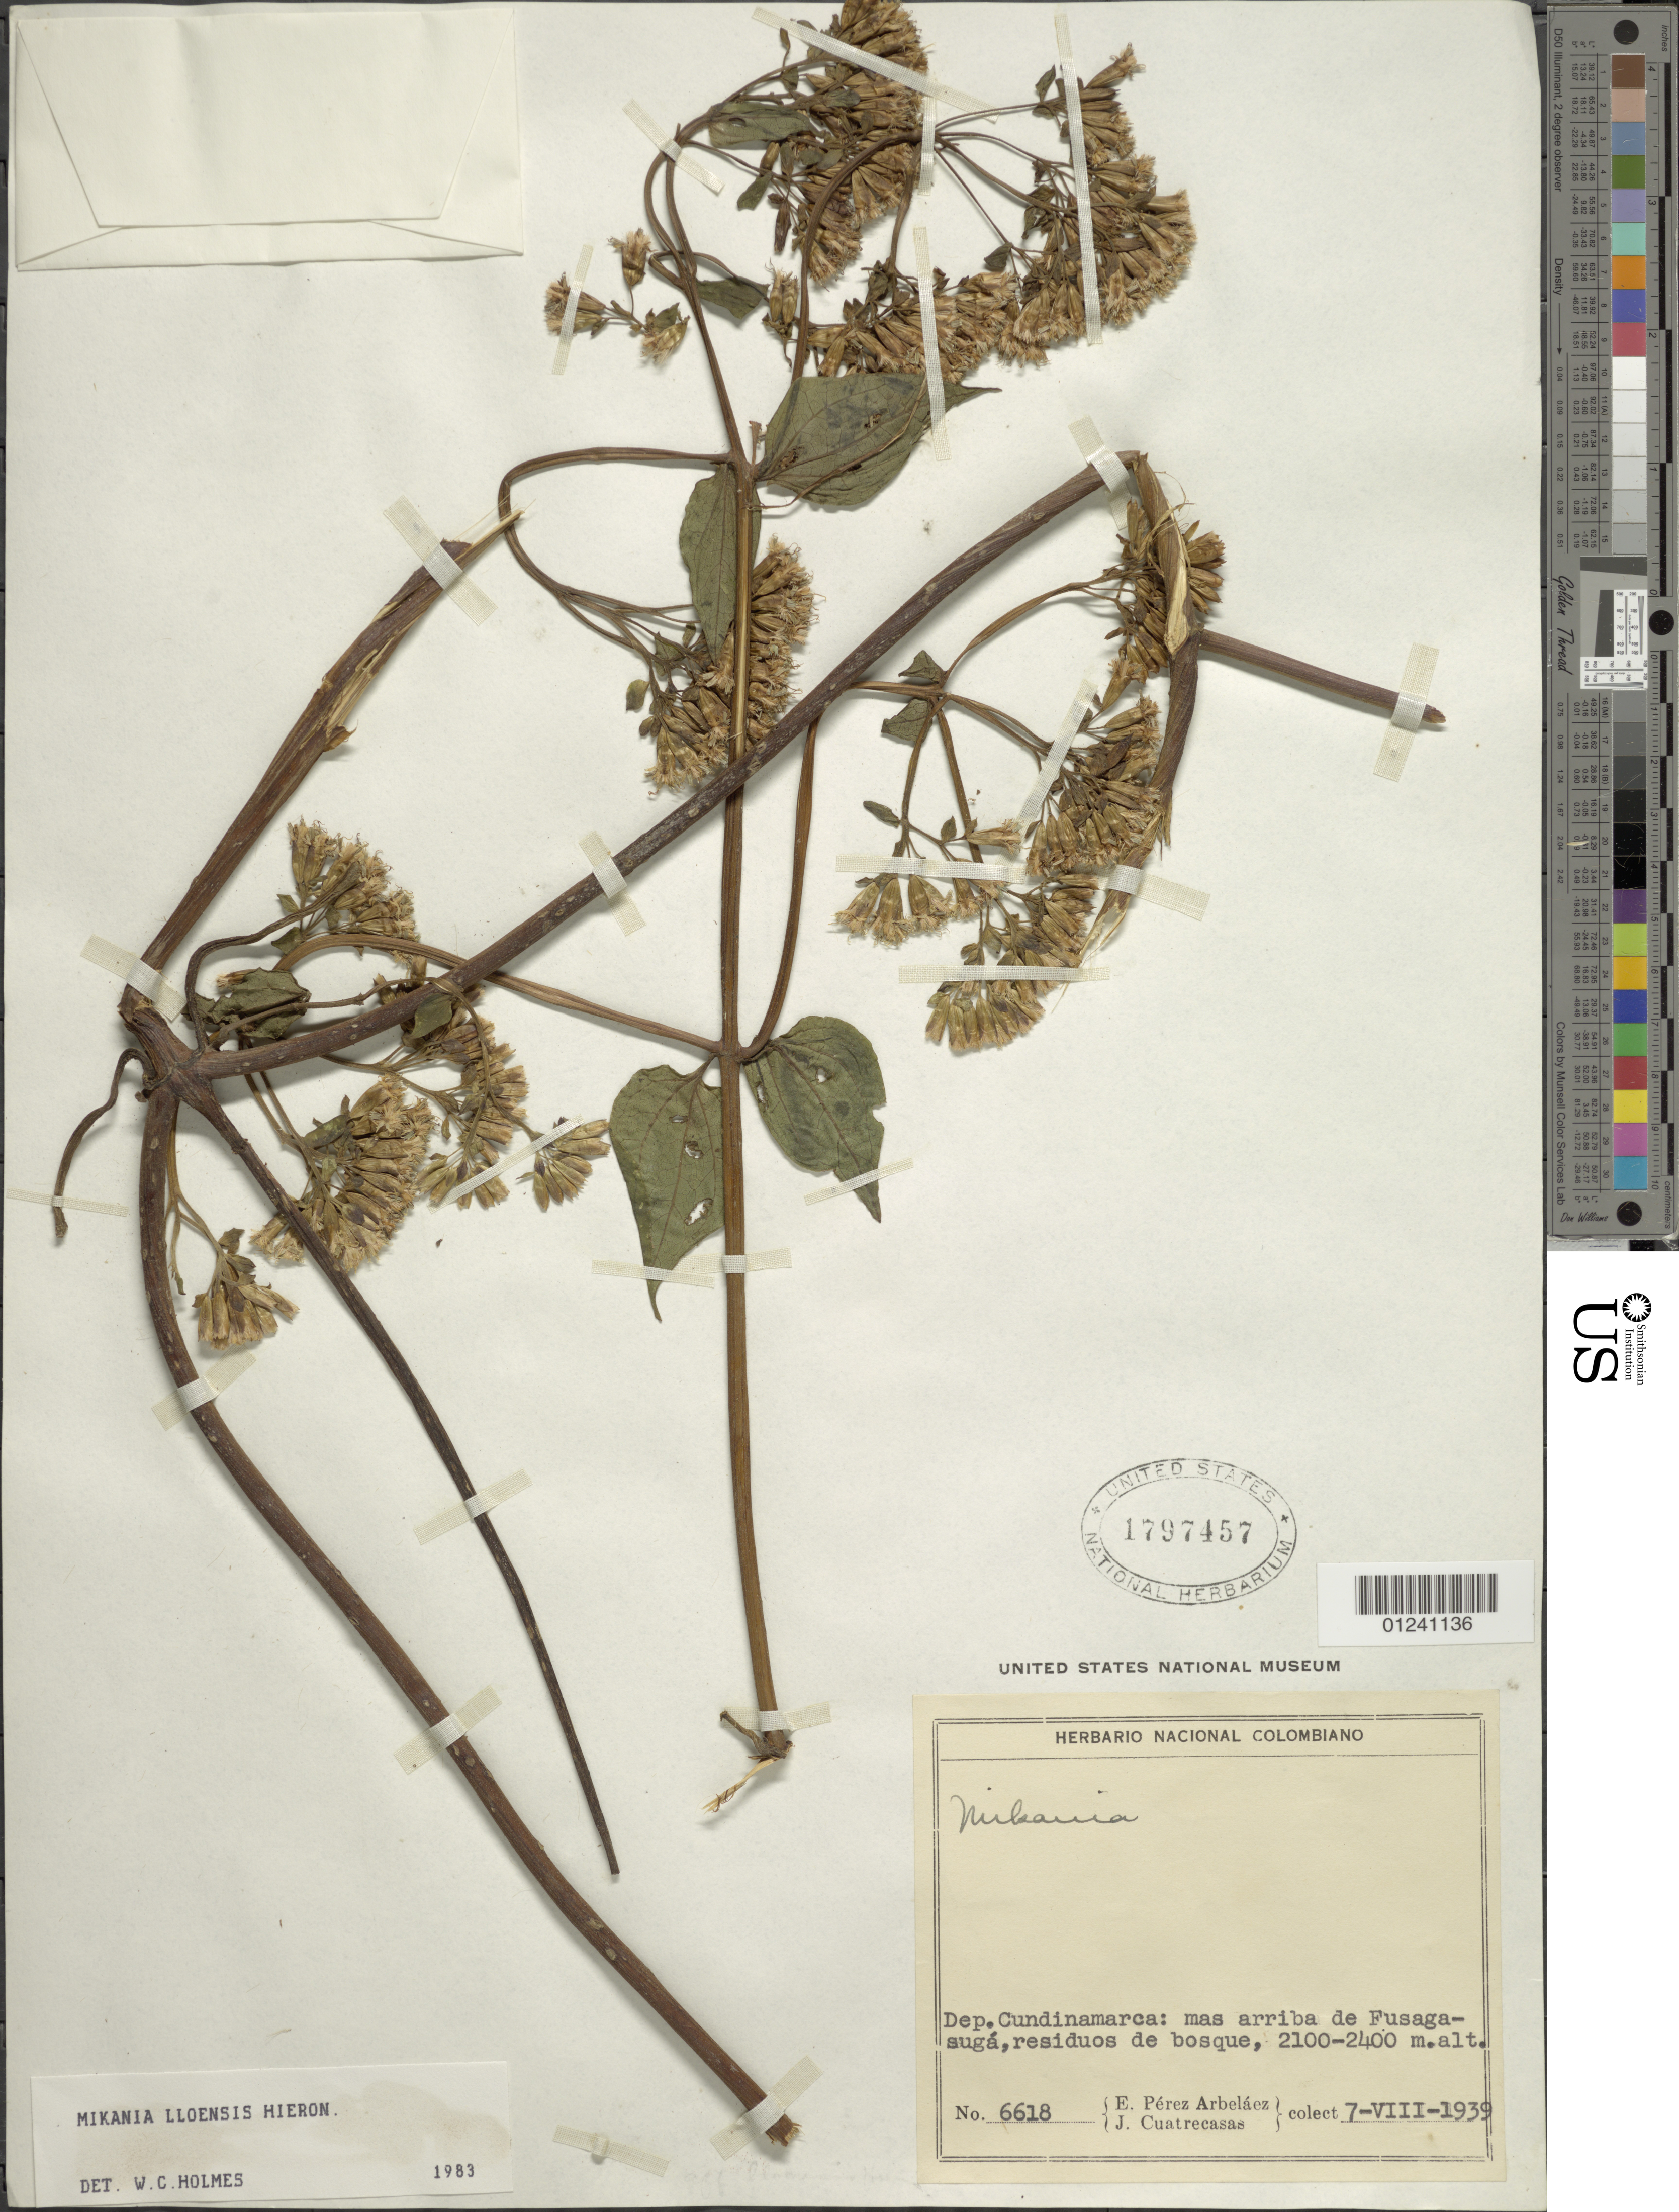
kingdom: Plantae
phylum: Tracheophyta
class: Magnoliopsida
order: Asterales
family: Asteraceae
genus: Mikania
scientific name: Mikania lloensis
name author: Hieron.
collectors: E. Pérez Arbeláez & J. Cuatrecasas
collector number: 6618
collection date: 1939-08-07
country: Colombia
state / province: Cundinamarca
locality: mas arriba de Fusagasuga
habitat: residuos de bosque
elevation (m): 2100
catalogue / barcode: US 1797457